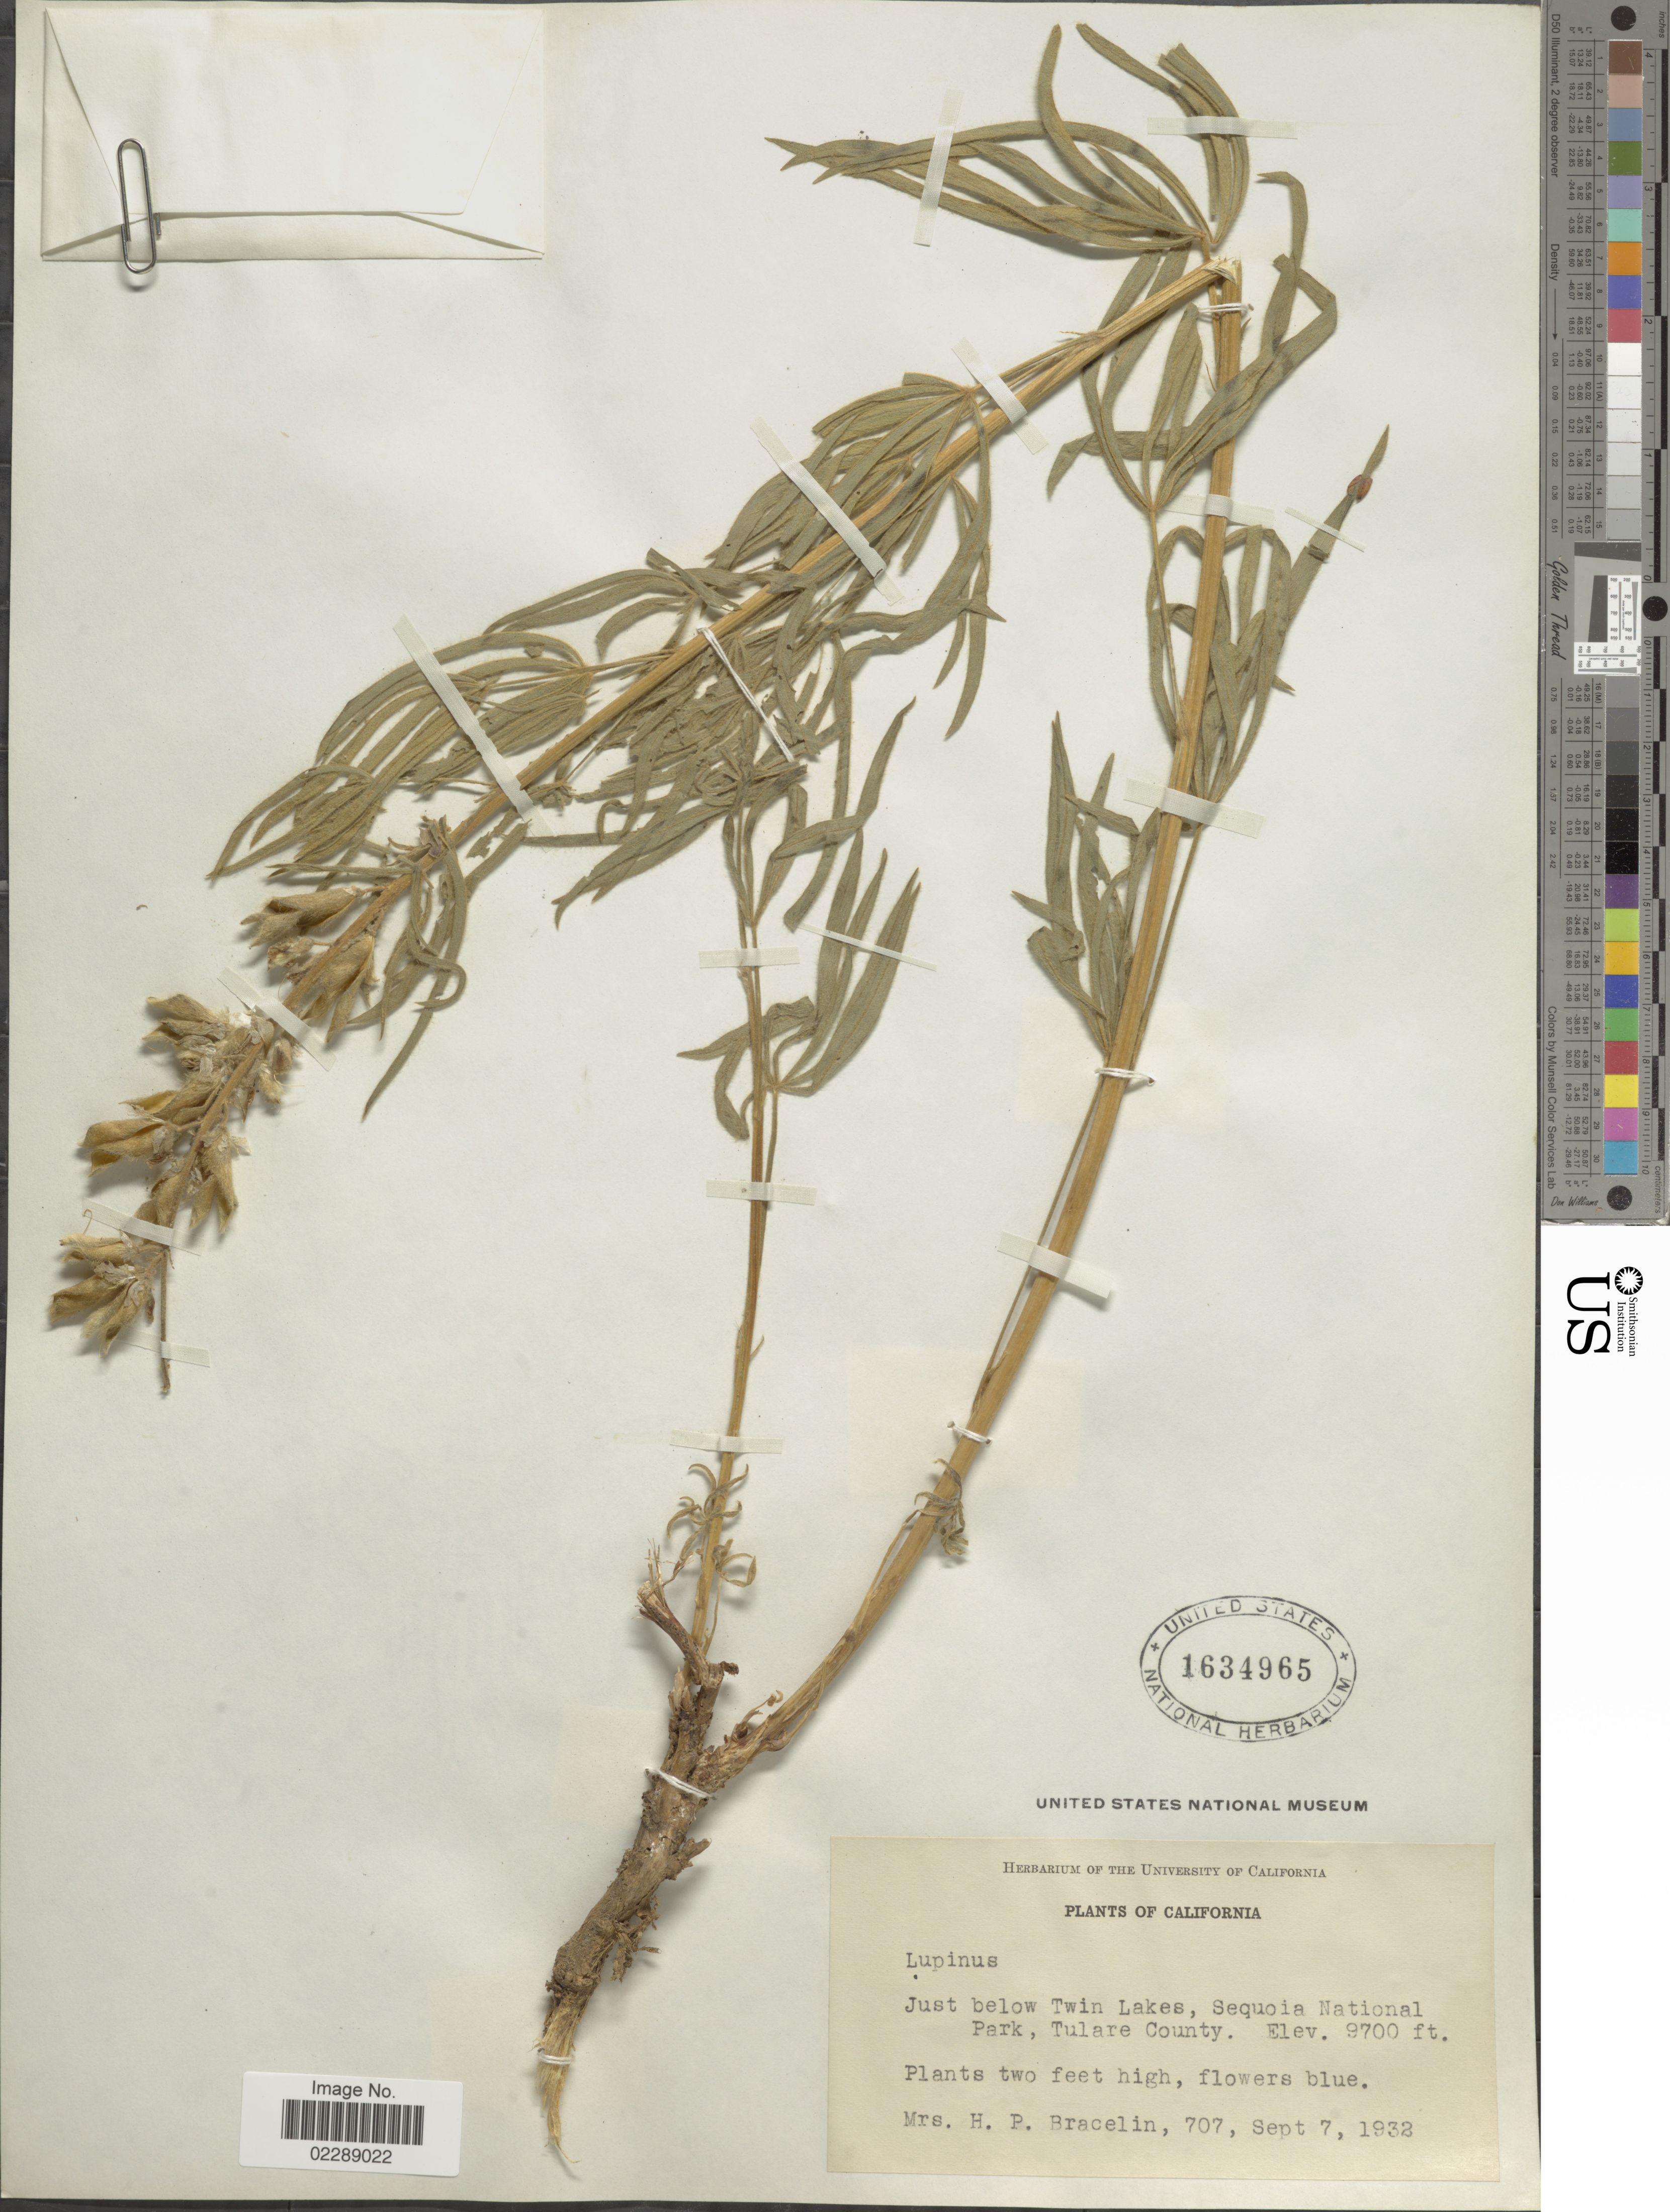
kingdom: Plantae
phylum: Tracheophyta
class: Magnoliopsida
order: Fabales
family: Fabaceae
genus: Lupinus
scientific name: Lupinus sp.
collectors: H. Bracelin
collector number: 707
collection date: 1932-09-07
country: United States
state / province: California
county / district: Tulare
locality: Just below Twin Lkae, Sequoia National Park, Tulare County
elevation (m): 2957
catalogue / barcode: US 1634965